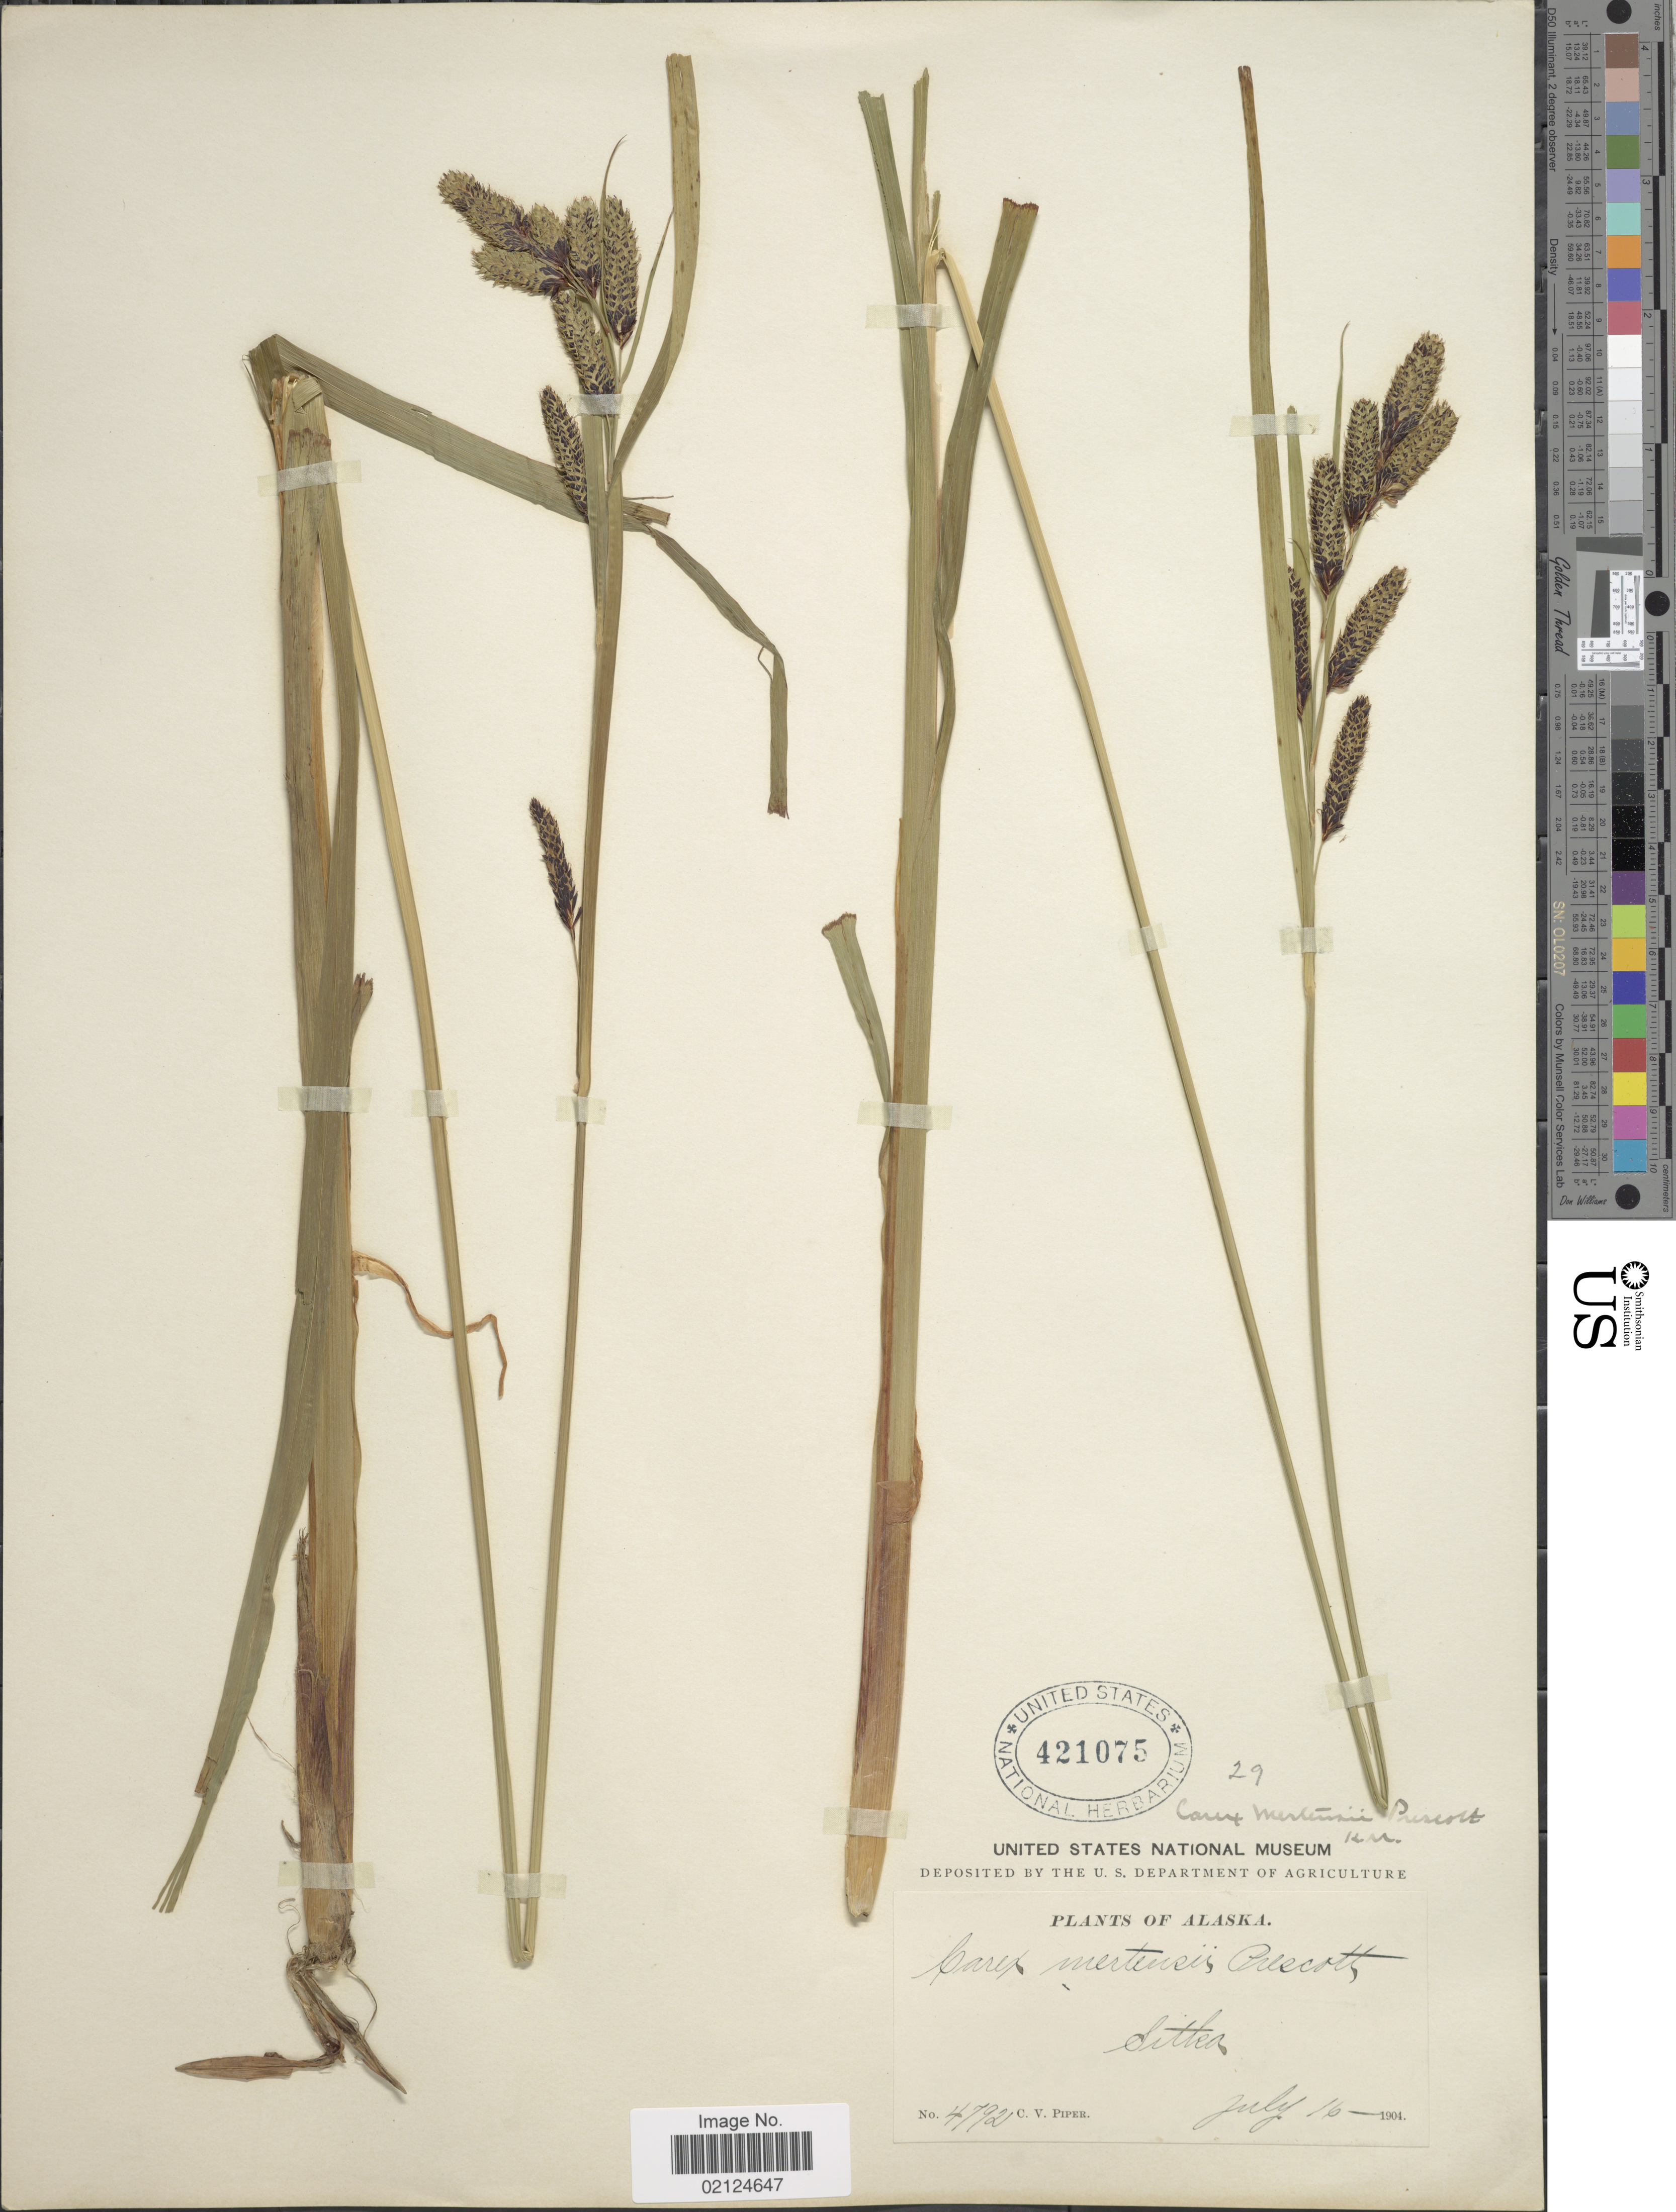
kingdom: Plantae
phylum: Tracheophyta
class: Liliopsida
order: Poales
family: Cyperaceae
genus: Carex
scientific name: Carex mertensii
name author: J.D. Prescott ex Bong.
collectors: C. V. Piper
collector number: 4792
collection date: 1904-07-16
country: United States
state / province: Alaska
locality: Sitka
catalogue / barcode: US 421075